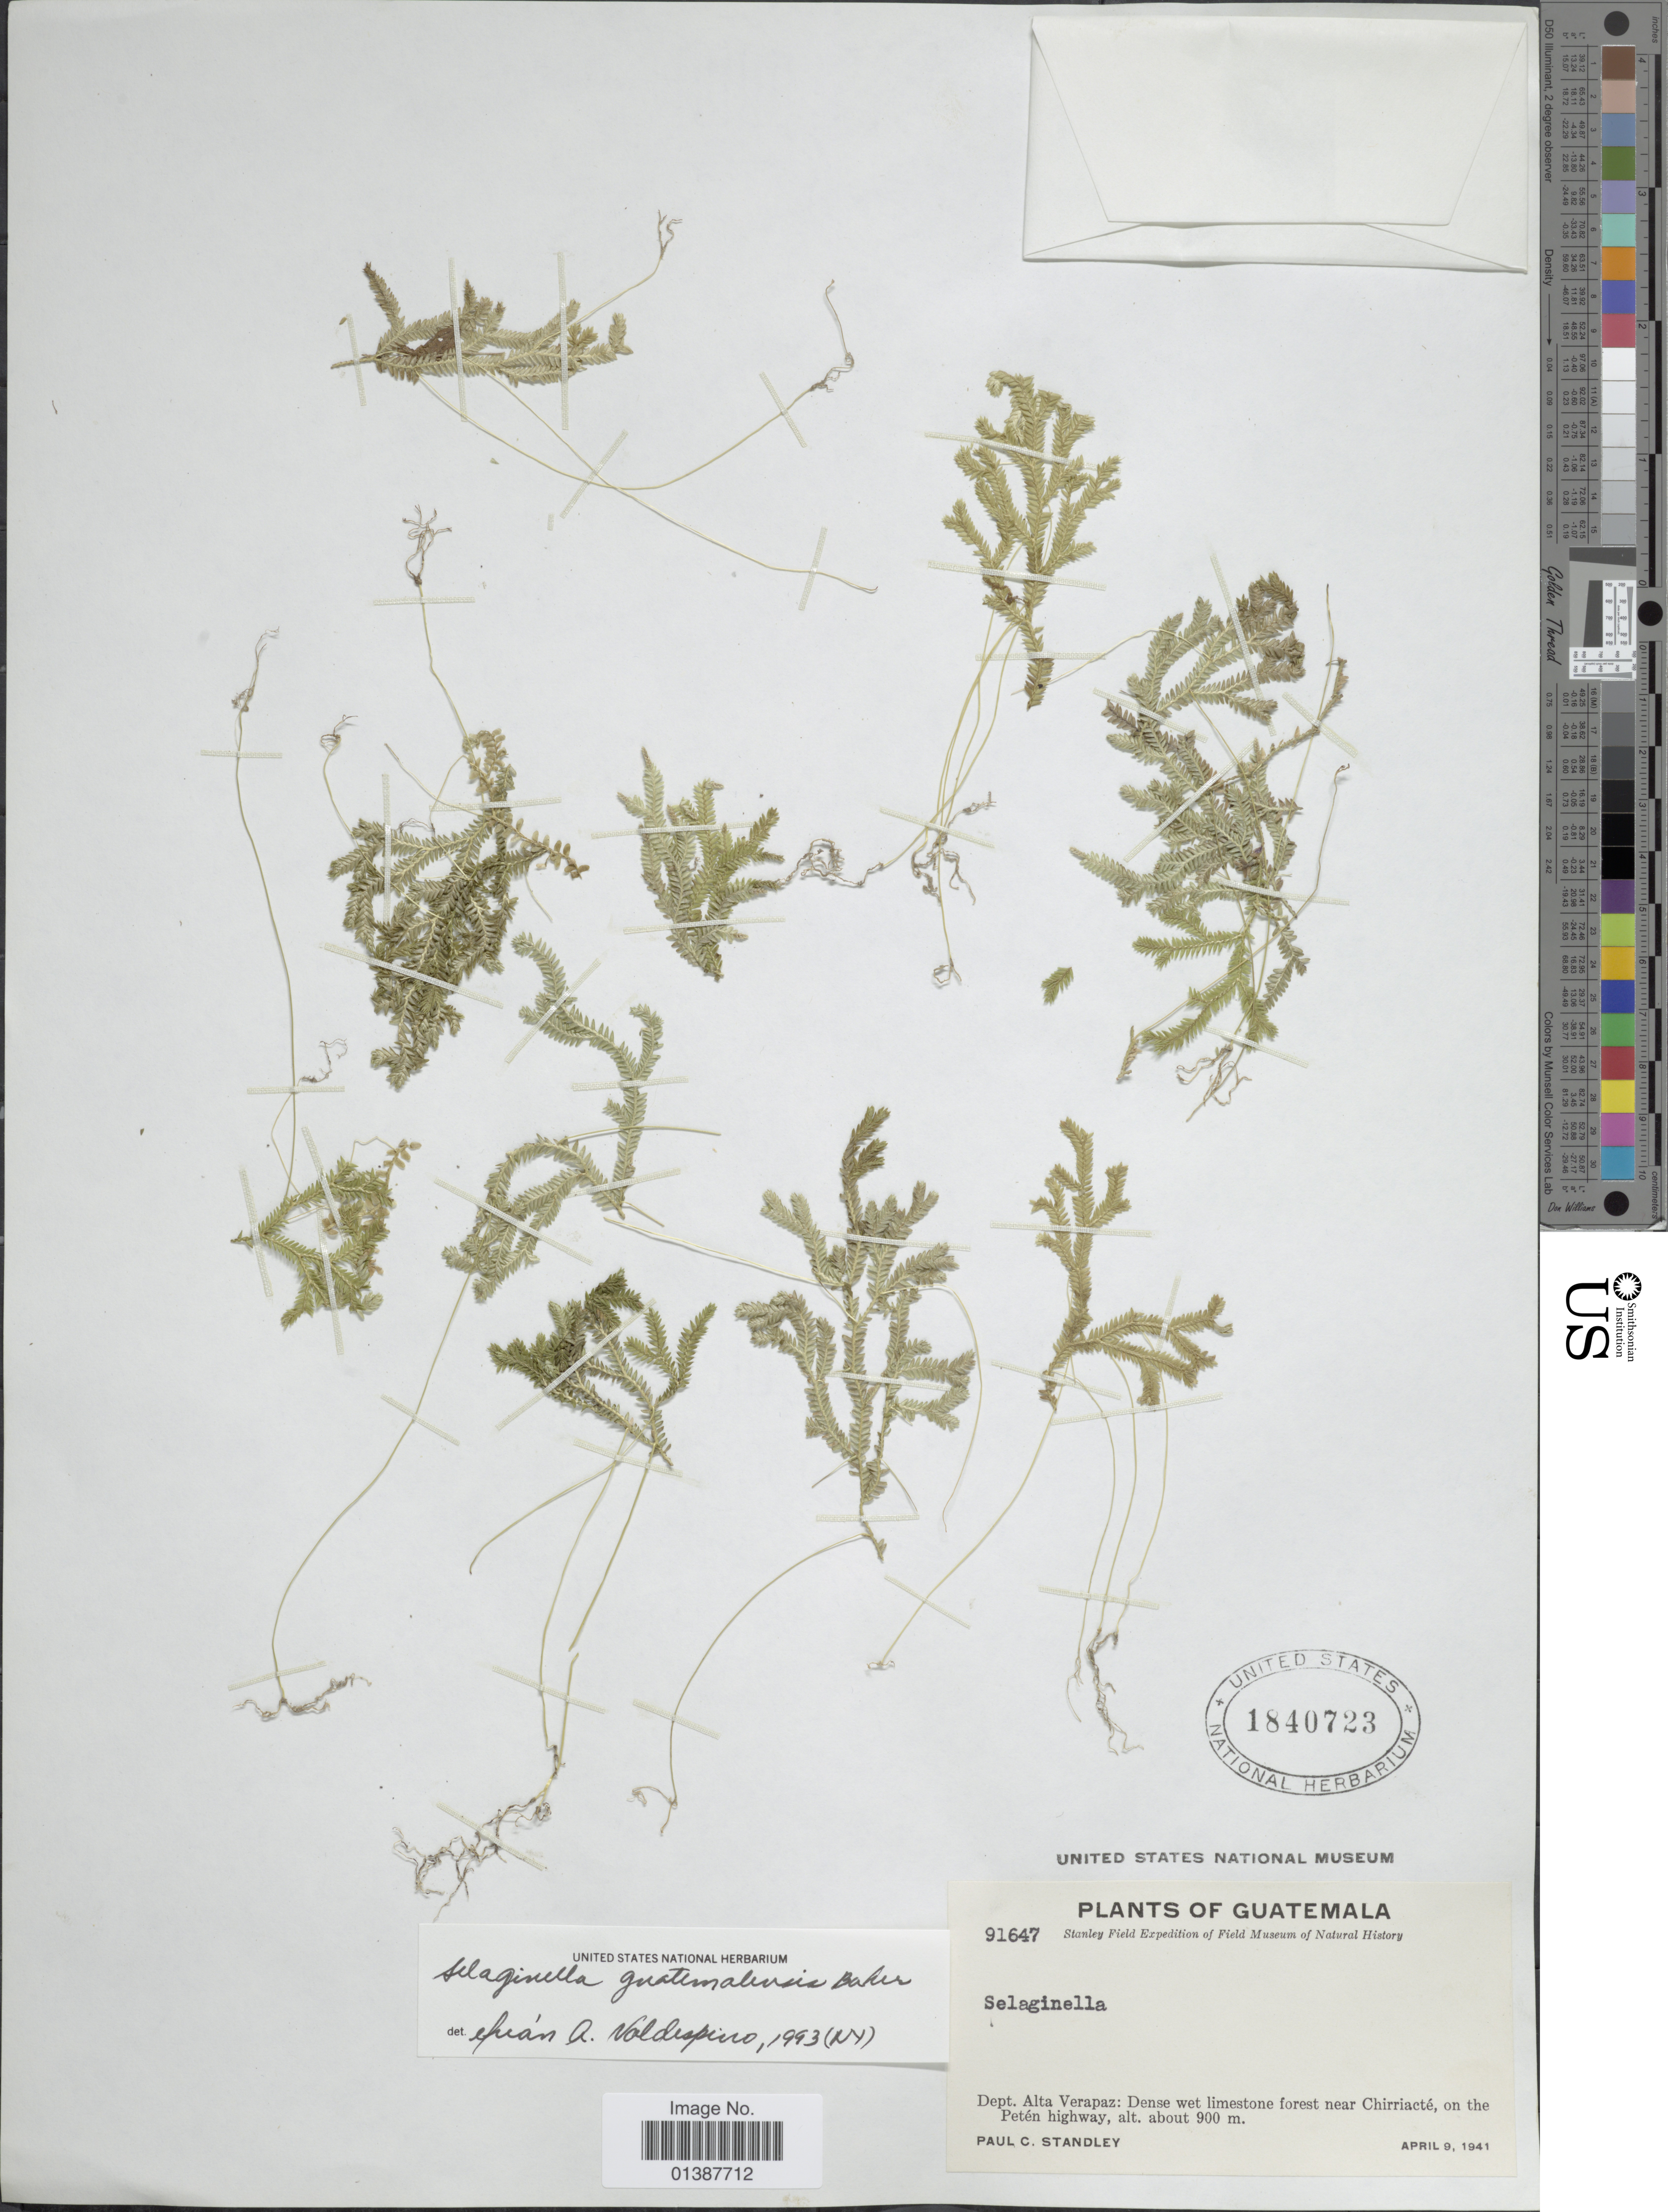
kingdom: Plantae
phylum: Tracheophyta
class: Lycopodiopsida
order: Selaginellales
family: Selaginellaceae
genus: Selaginella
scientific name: Selaginella guatemalensis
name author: Baker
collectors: P. C. Standley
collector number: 91647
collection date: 1941-04-09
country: Guatemala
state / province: Alta Verapaz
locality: Dept. Alta Verapaz: Dense wet limestone forest near Chirriacté, on the Petén highway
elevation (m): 900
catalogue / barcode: US 1840723